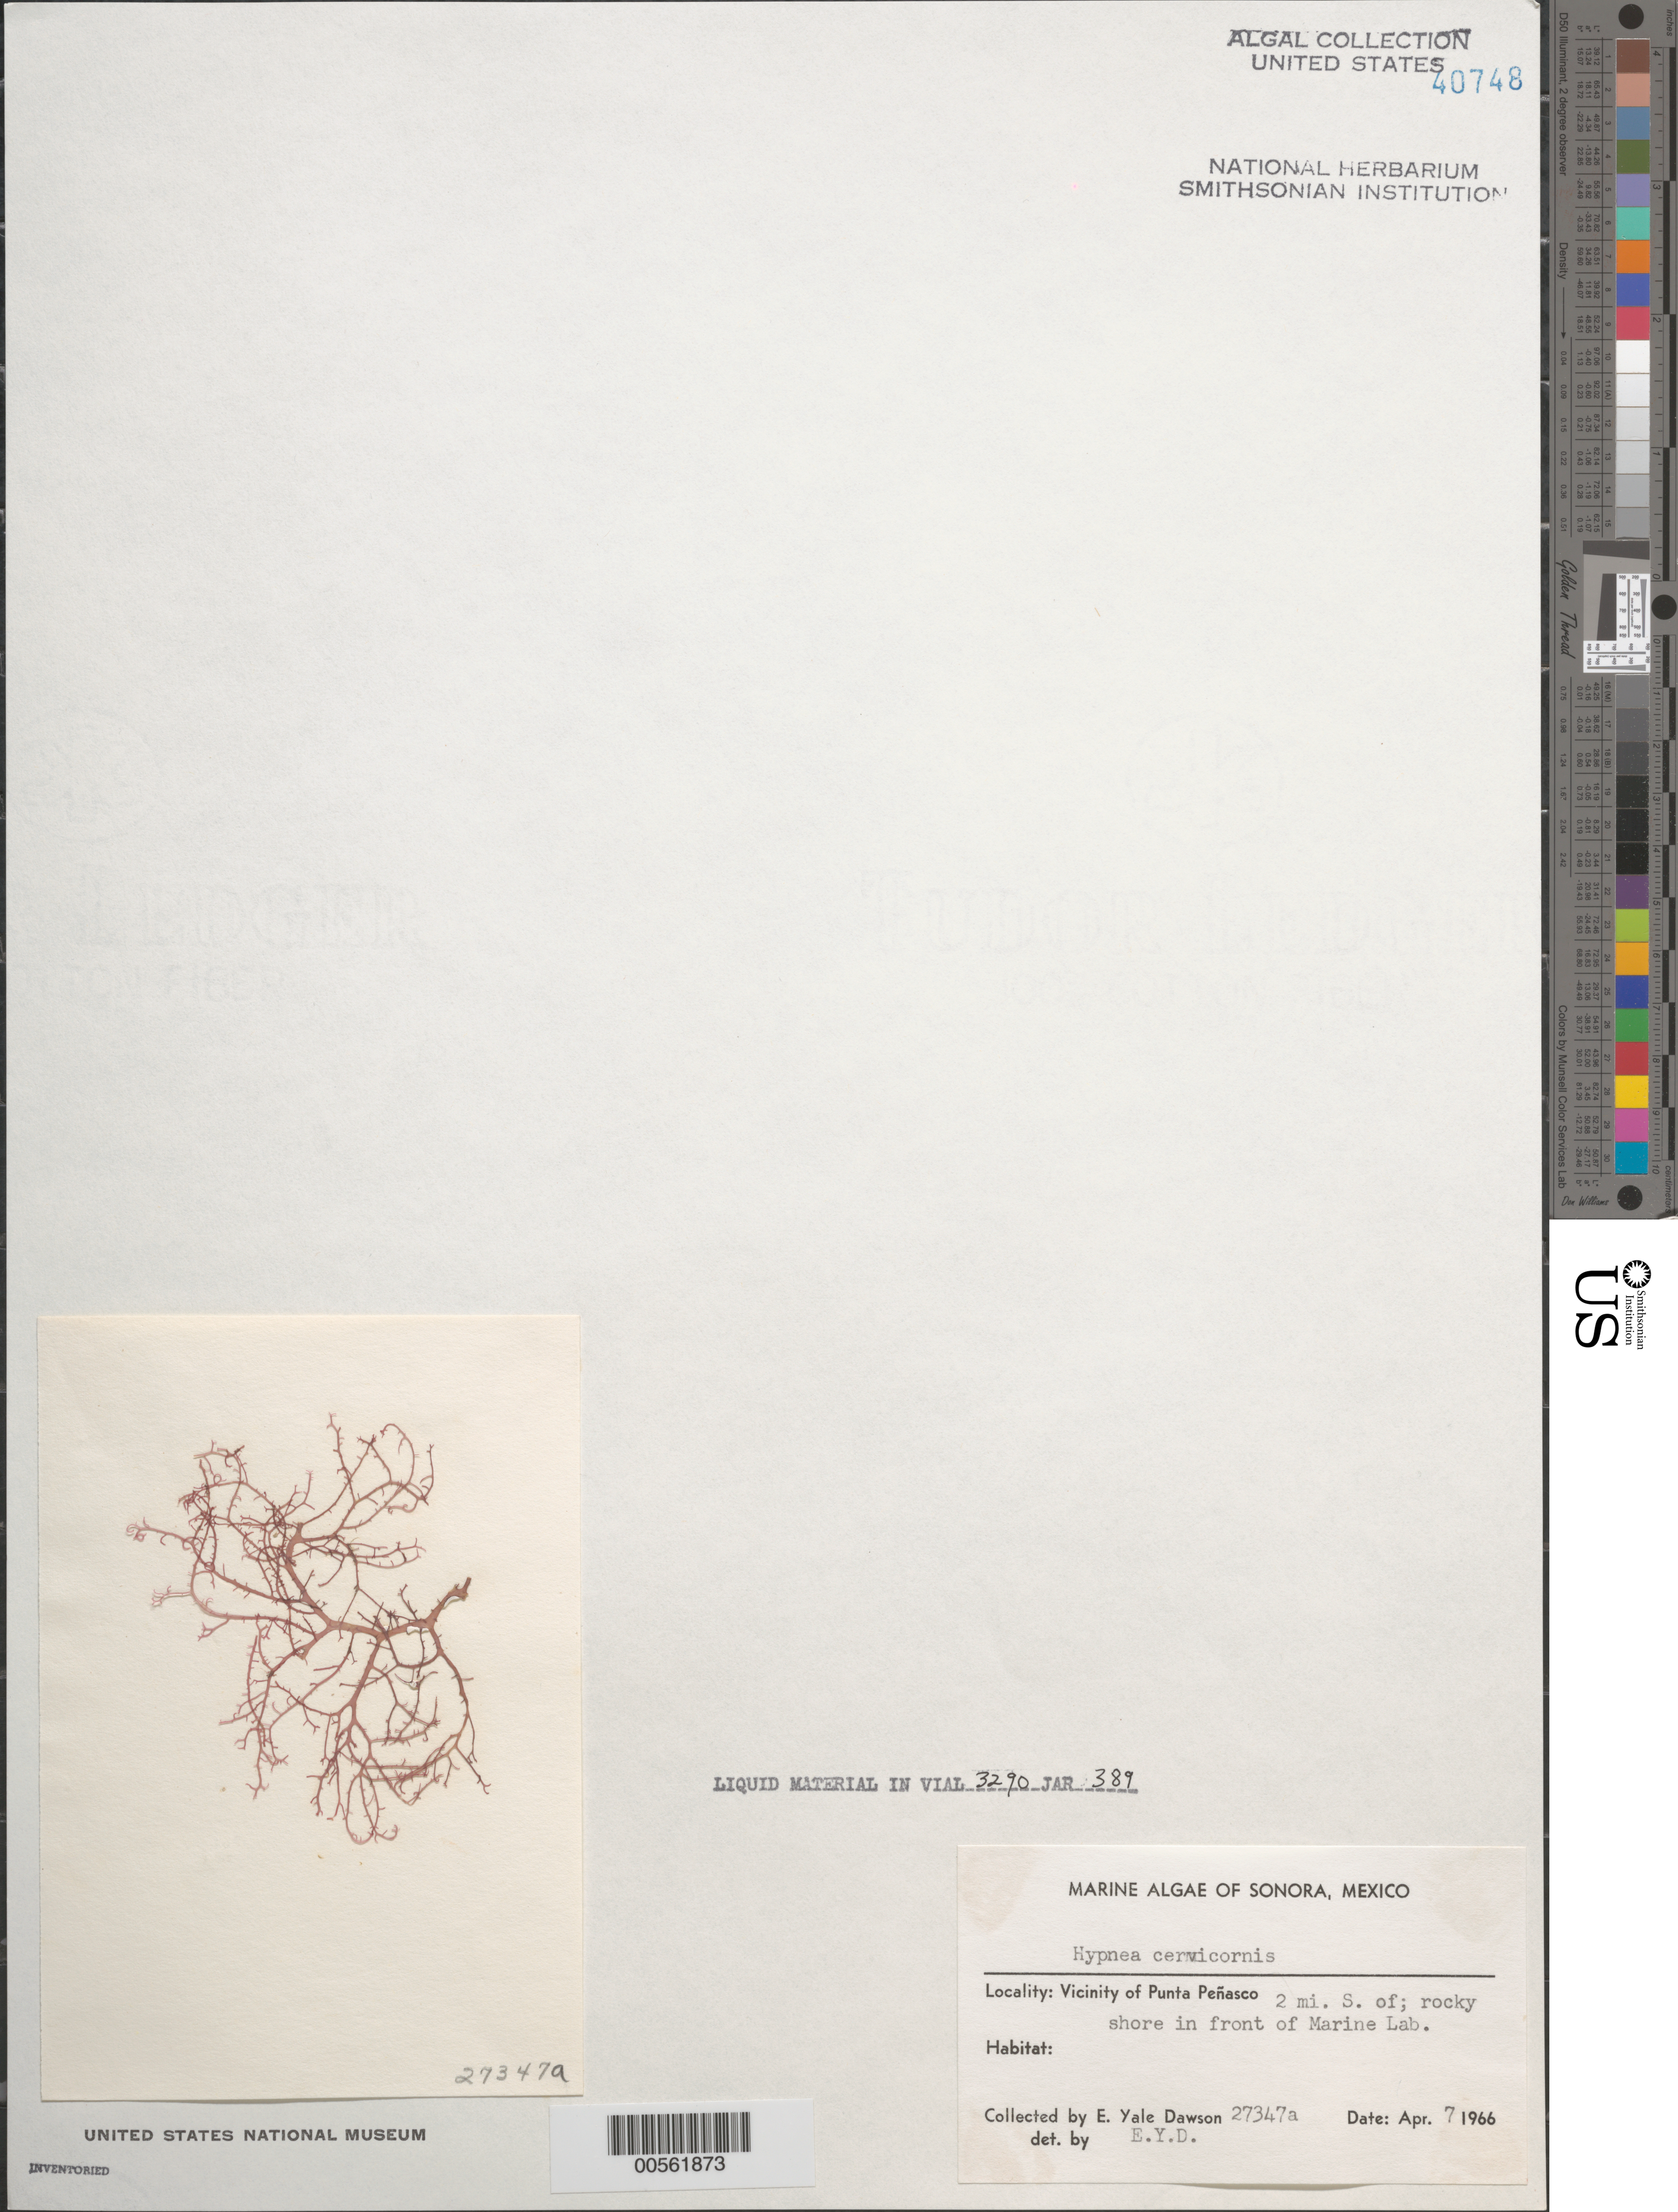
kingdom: Plantae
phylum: Rhodophyta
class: Florideophyceae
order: Gigartinales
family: Cystocloniaceae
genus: Hypnea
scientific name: Hypnea cervicornis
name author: J. Agardh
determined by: Dawson, E. Y.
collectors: E. Y. Dawson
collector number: EYD 27347a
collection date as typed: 07 Apr 1966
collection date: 1966-04-07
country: Mexico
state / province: Sonora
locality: Marine laboratory shore, 2 miles south of Punta Penasco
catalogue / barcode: US 40748